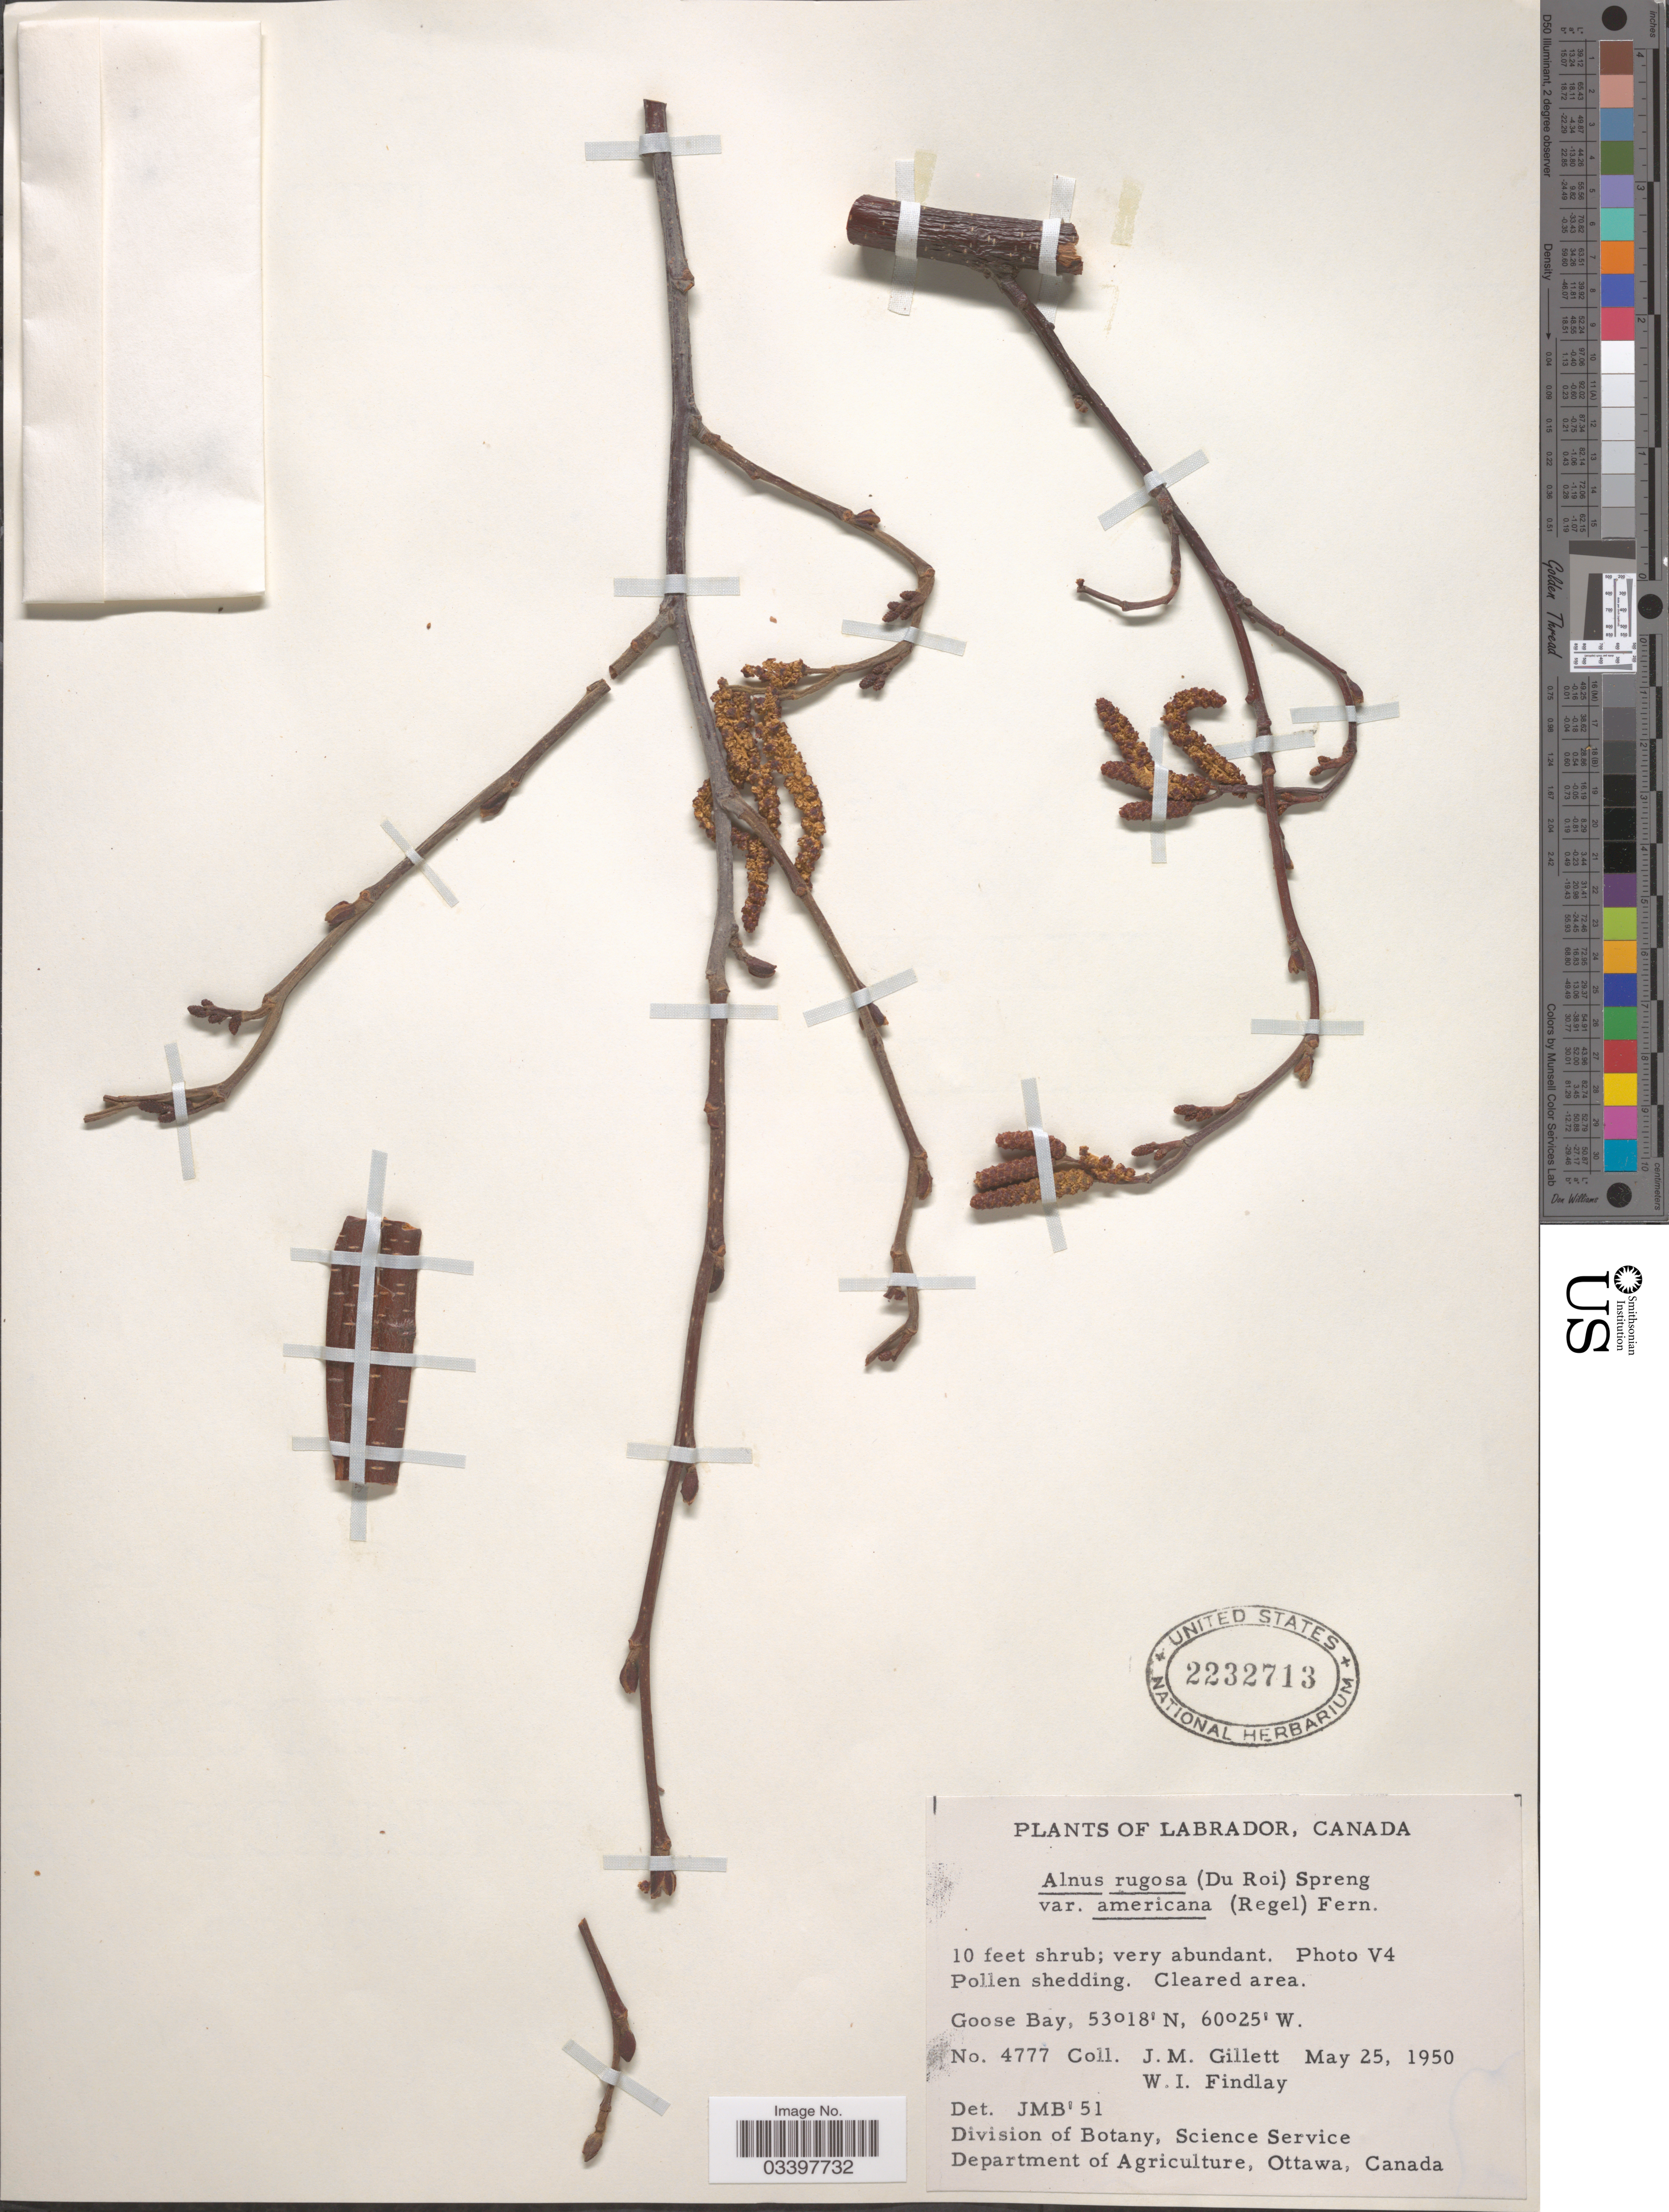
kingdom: Plantae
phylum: Tracheophyta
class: Magnoliopsida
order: Fagales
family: Betulaceae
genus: Alnus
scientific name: Alnus incana subsp. rugosa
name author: (Du Roi) R.T. Clausen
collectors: J. M. Gillett & W. Findlay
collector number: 4777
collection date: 1950-05-25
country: Canada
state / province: Newfoundland and Labrador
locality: Labrador, Goose Bay.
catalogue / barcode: US 2232713